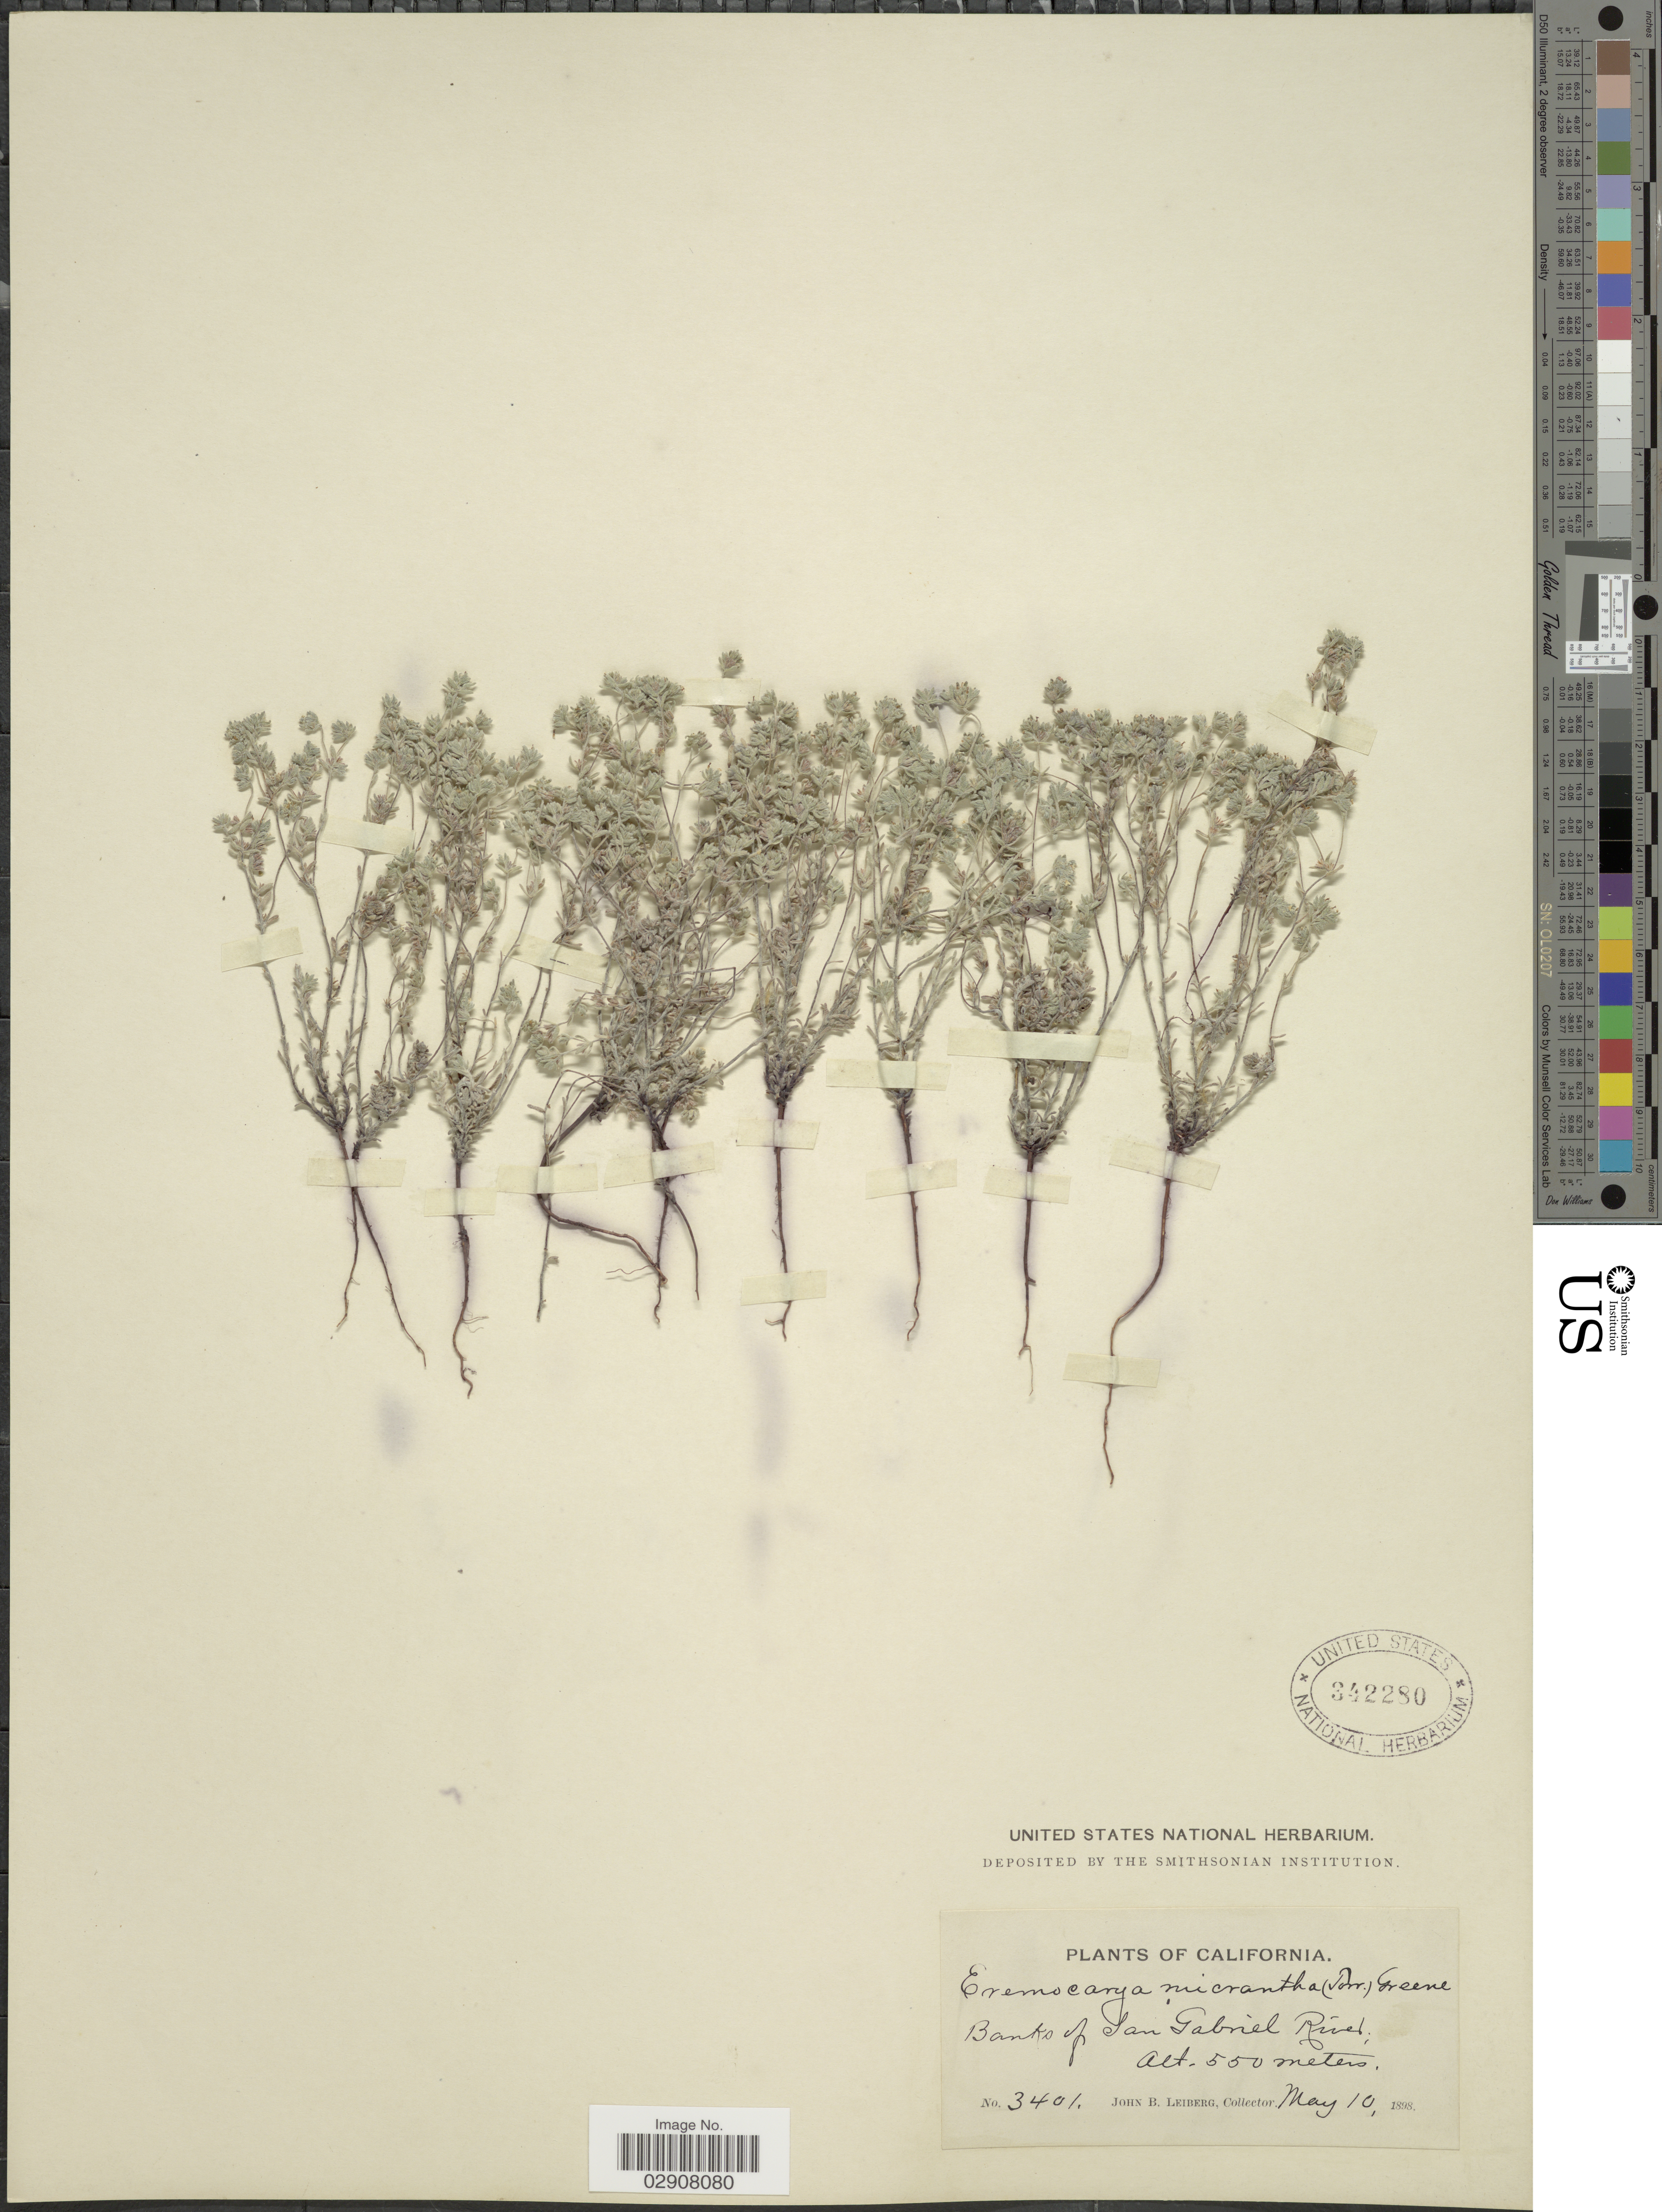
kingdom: Plantae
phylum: Tracheophyta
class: Magnoliopsida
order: Boraginales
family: Boraginaceae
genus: Cryptantha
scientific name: Cryptantha micrantha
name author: (Torr.) I.M. Johnst.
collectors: J. B. Leiberg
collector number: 3401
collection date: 1898-05-10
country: United States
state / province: California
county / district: Los Angeles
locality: Banks of San Gabriel River.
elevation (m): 550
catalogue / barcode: US 342280